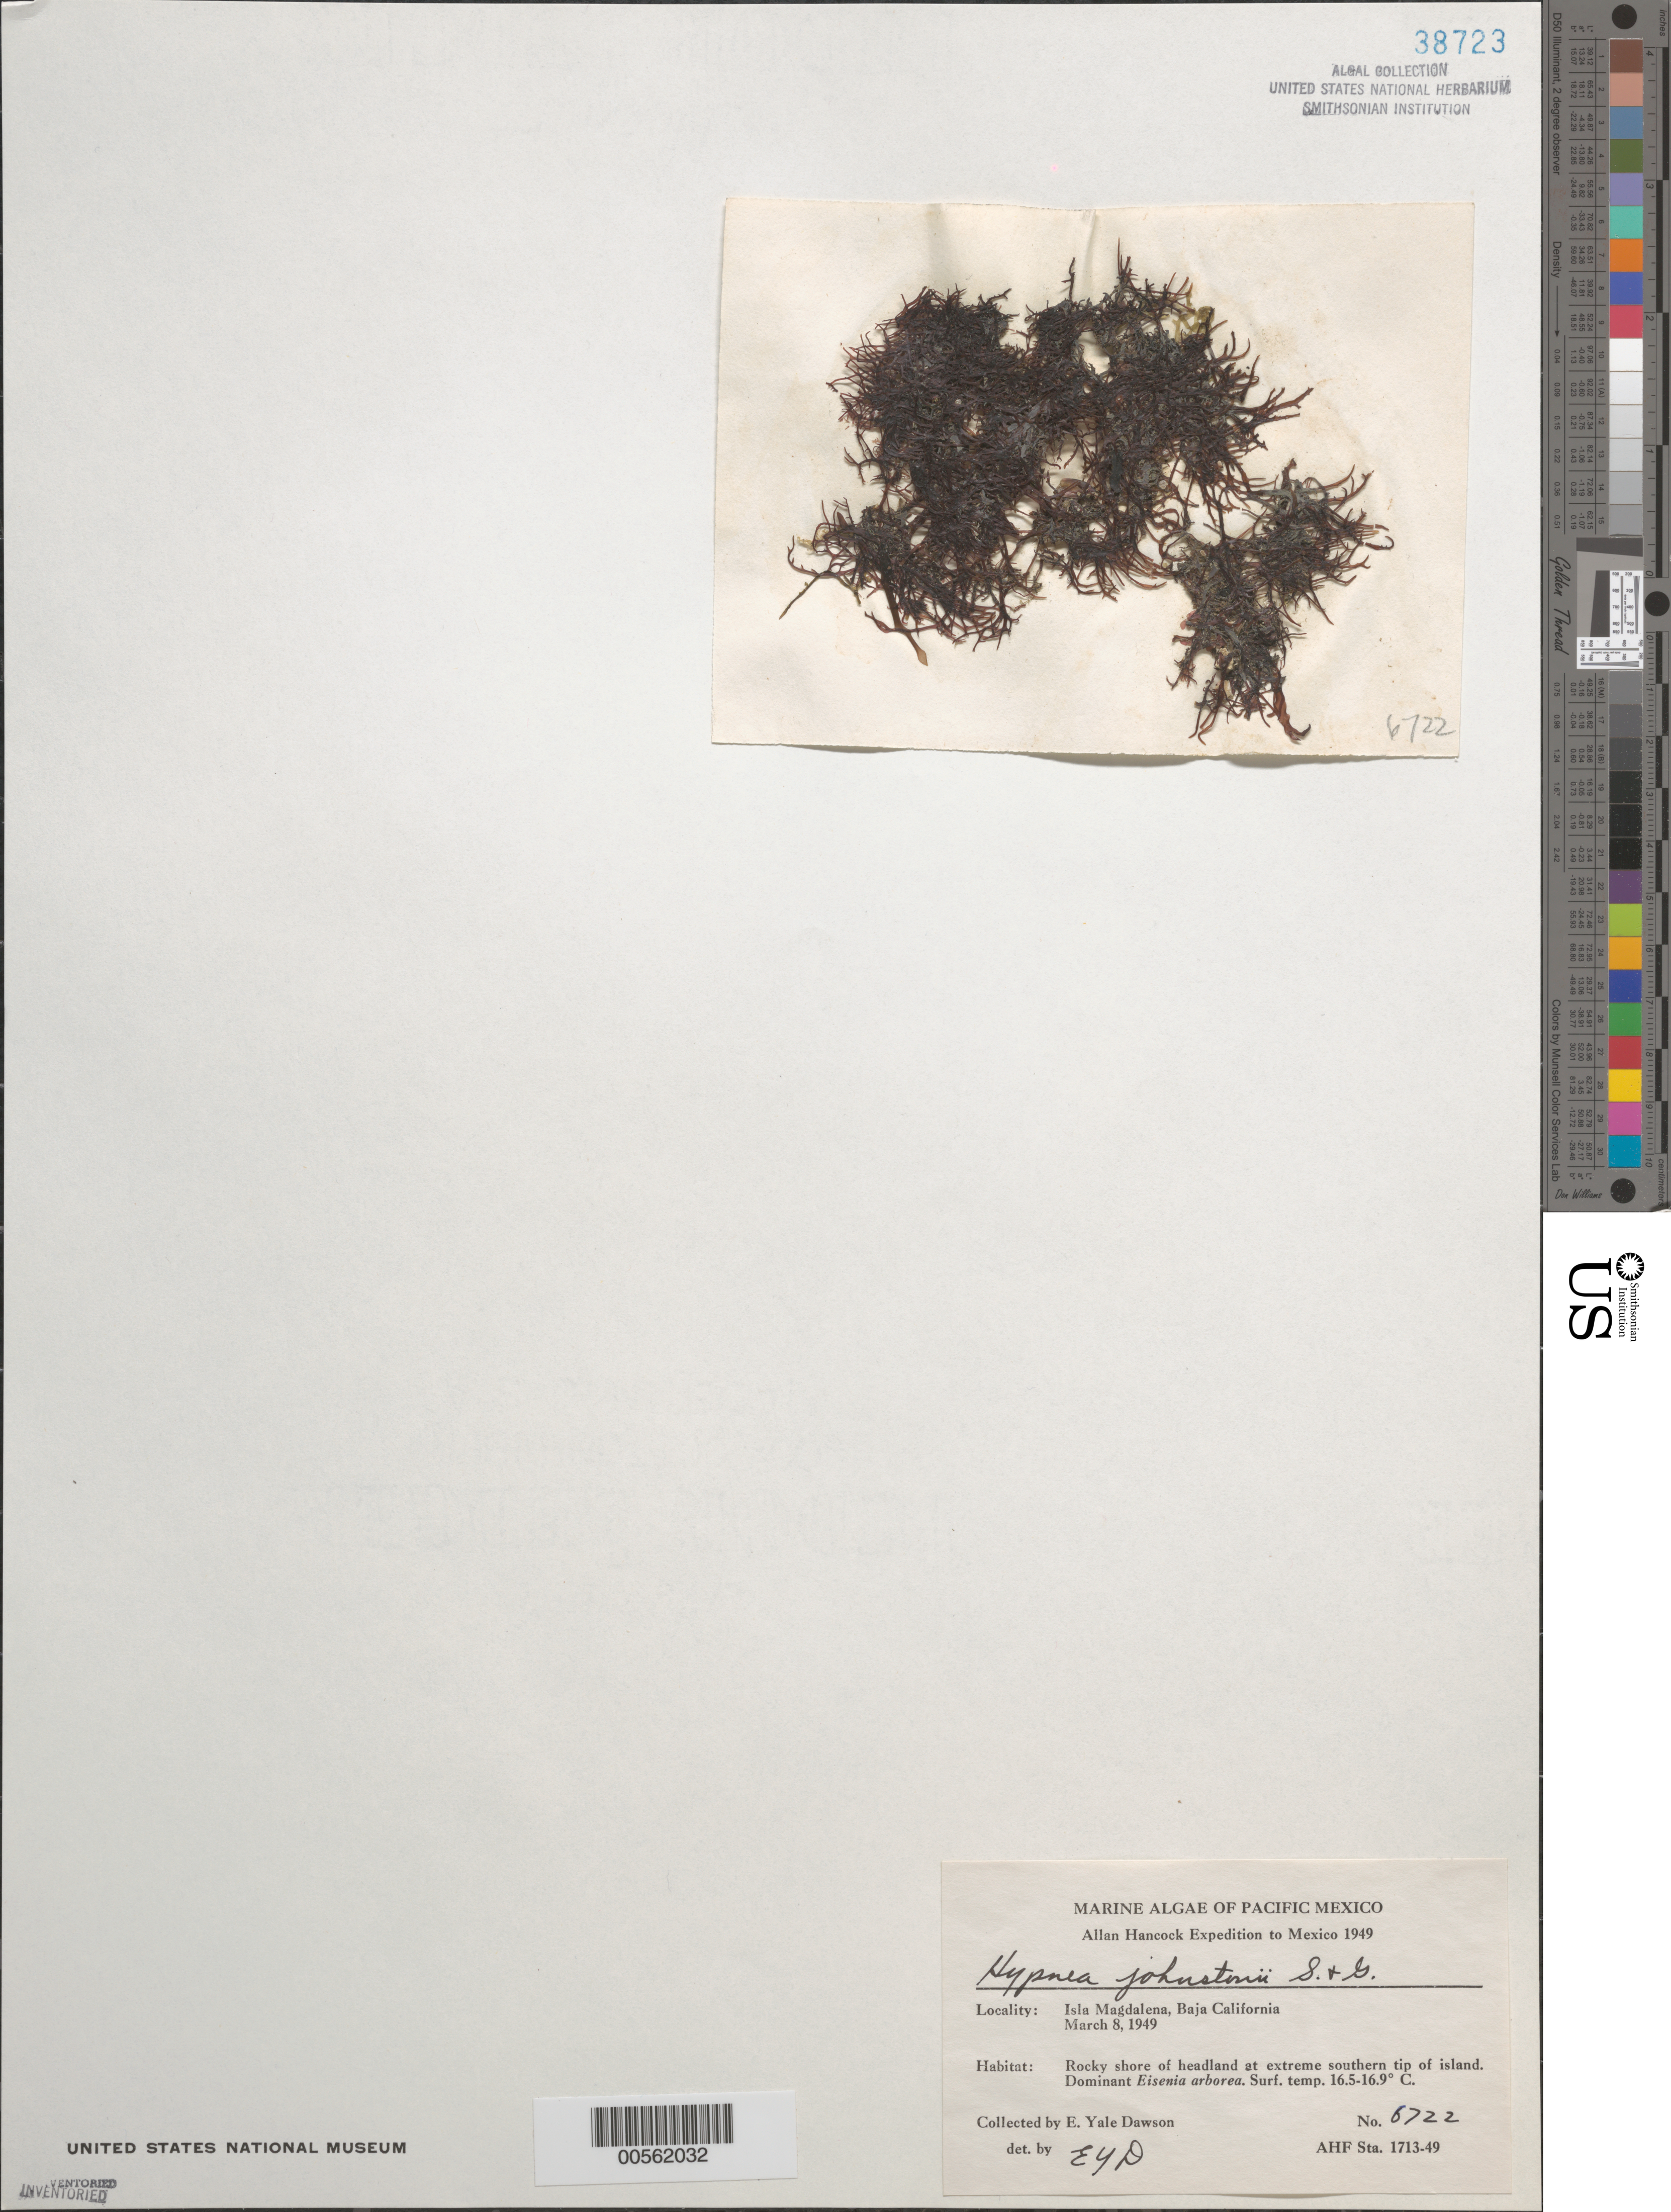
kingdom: Plantae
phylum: Rhodophyta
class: Florideophyceae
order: Gigartinales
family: Cystocloniaceae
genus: Hypnea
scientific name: Hypnea johnstonii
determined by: Dawson, E. Y.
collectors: E. Y. Dawson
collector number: EYD 6722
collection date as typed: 08 Mar 1949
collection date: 1949-03-08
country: Mexico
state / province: Baja California Sur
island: Isla Magdalena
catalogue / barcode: US 38723